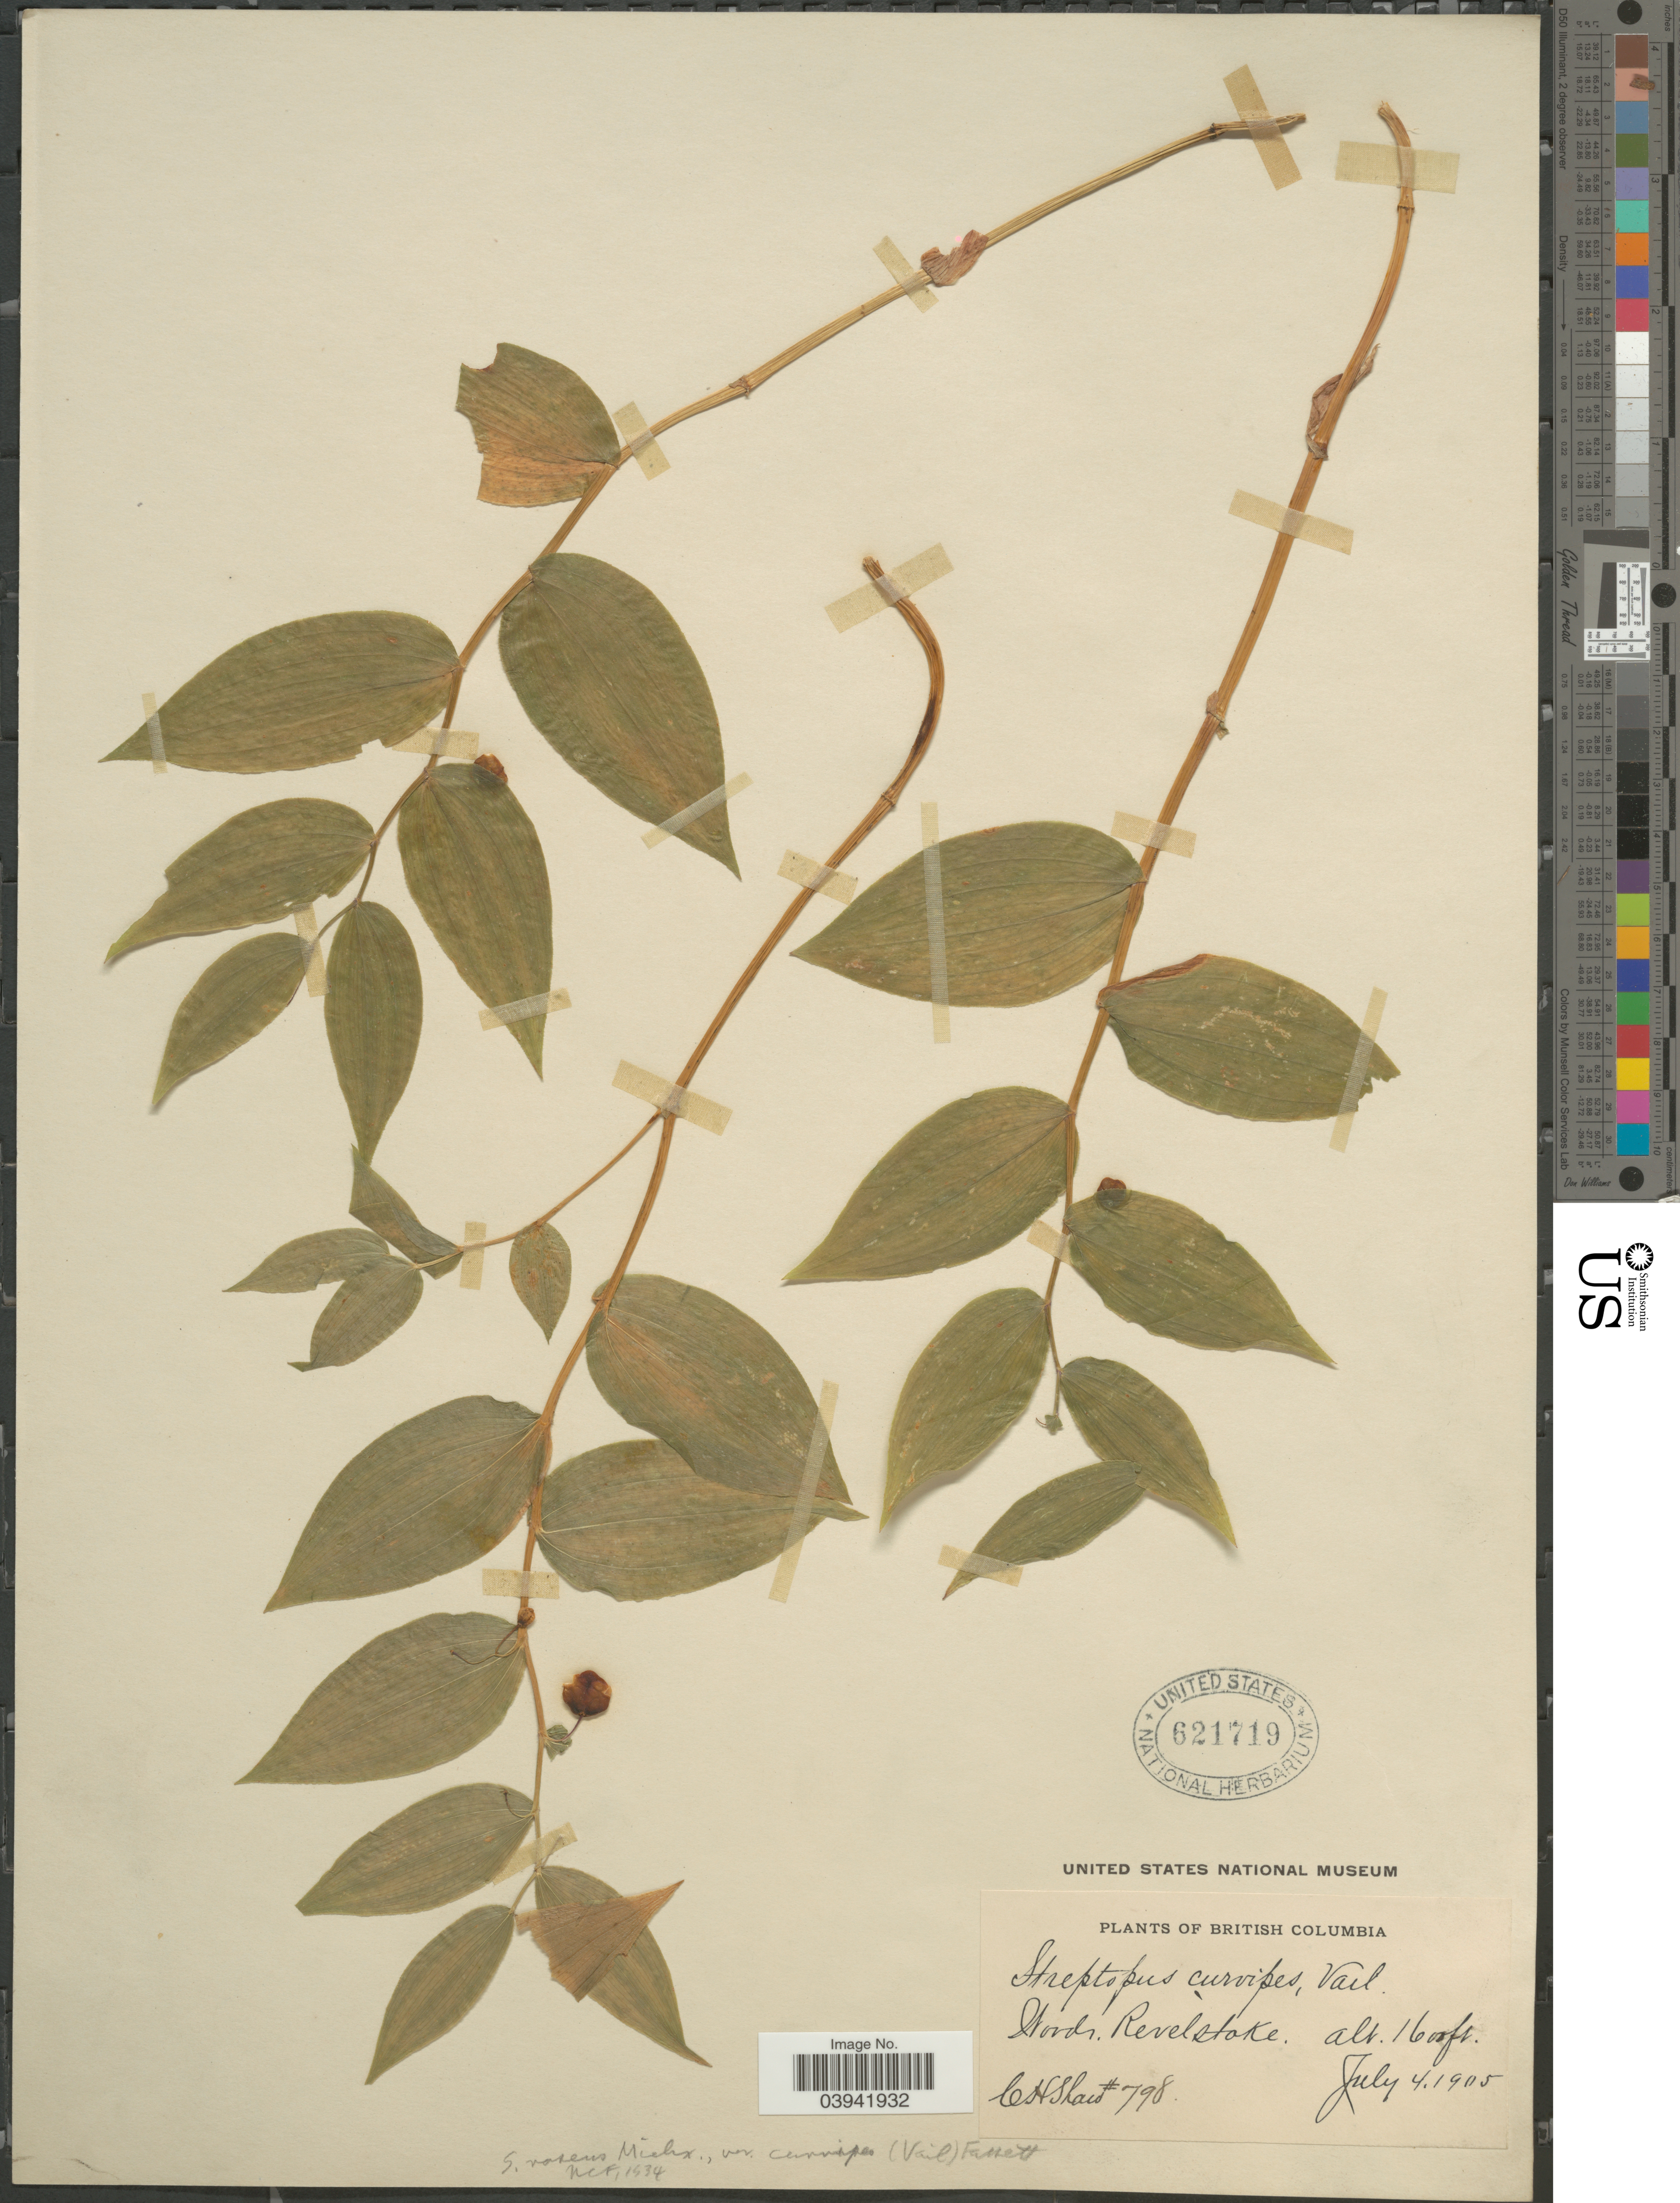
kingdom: Plantae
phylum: Tracheophyta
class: Liliopsida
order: Liliales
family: Liliaceae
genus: Streptopus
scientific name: Streptopus roseus var. curvipes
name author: (Vail) Fassett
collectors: C. H. Shaw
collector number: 798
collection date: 1905-07-04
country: Canada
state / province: British Columbia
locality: Revelstoke.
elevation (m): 488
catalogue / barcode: US 621719